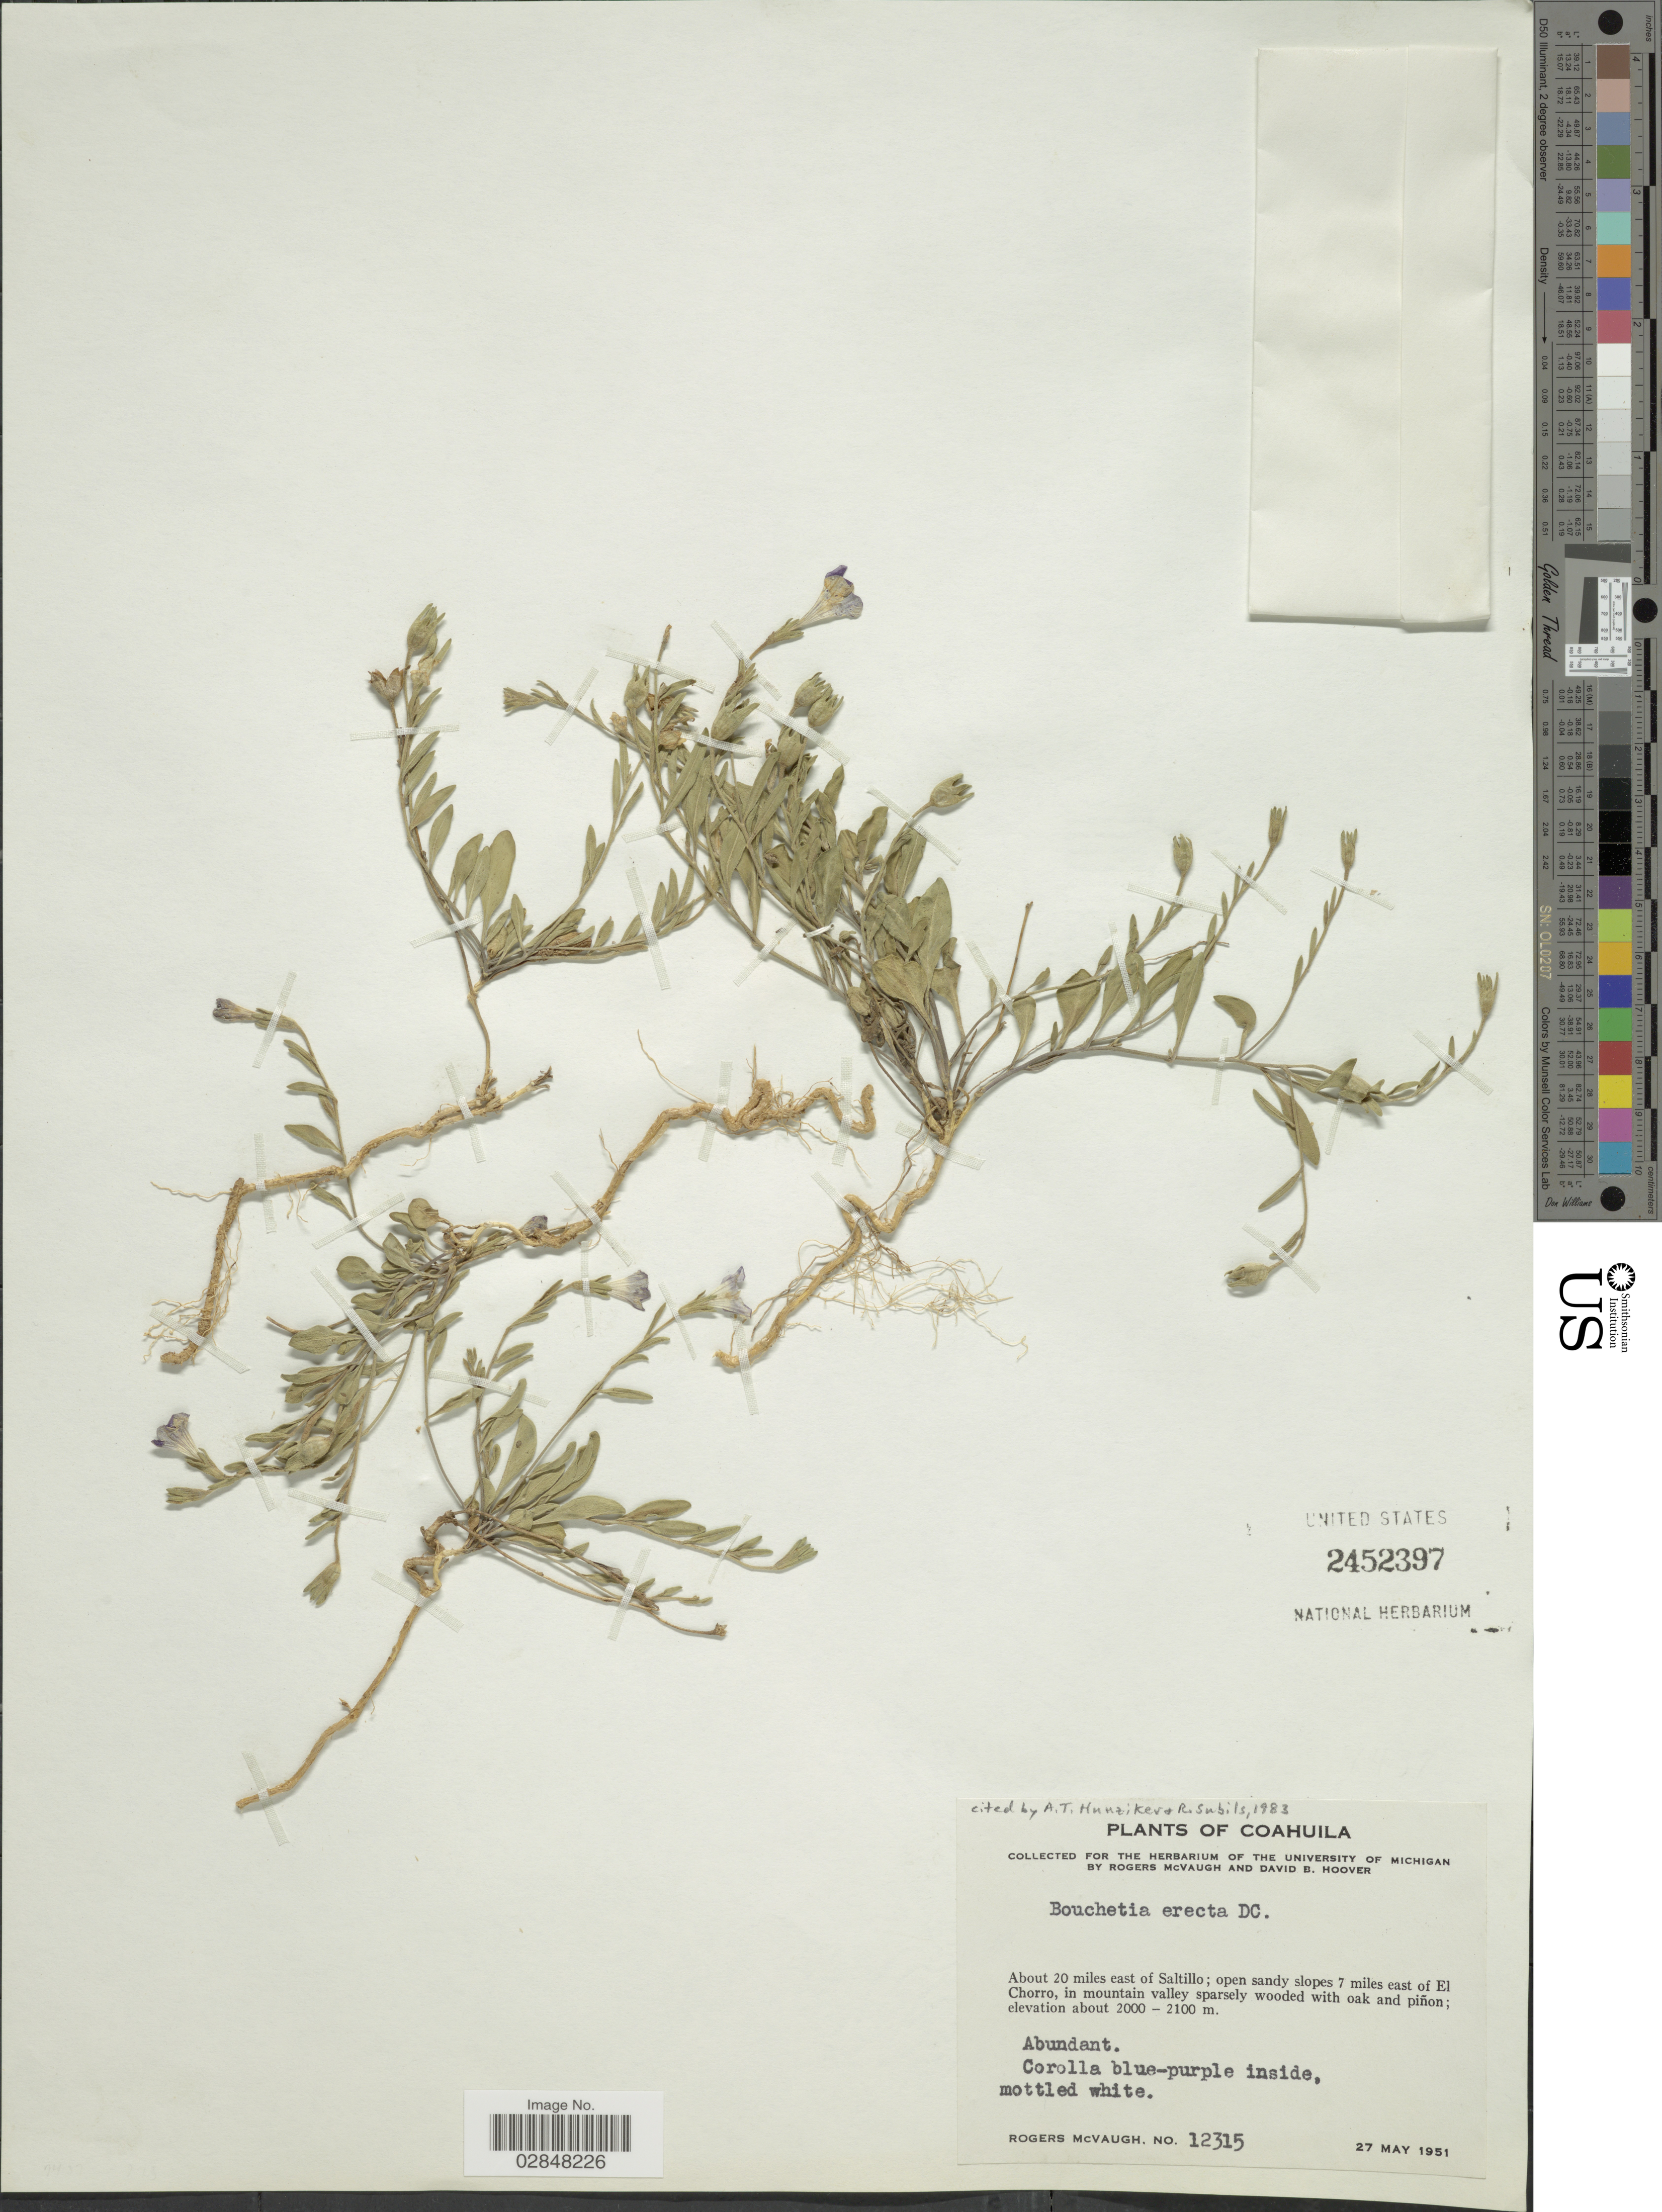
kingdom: Plantae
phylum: Tracheophyta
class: Magnoliopsida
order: Solanales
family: Solanaceae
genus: Bouchetia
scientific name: Bouchetia erecta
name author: DC.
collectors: R. McVaugh & D. B. Hoover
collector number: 12315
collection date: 1951-05-27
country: Mexico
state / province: Coahuila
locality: About 20 miles east of Saltillo; open sandy slopes 7 miles east of El Chorro.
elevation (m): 2000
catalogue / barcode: US 2452397